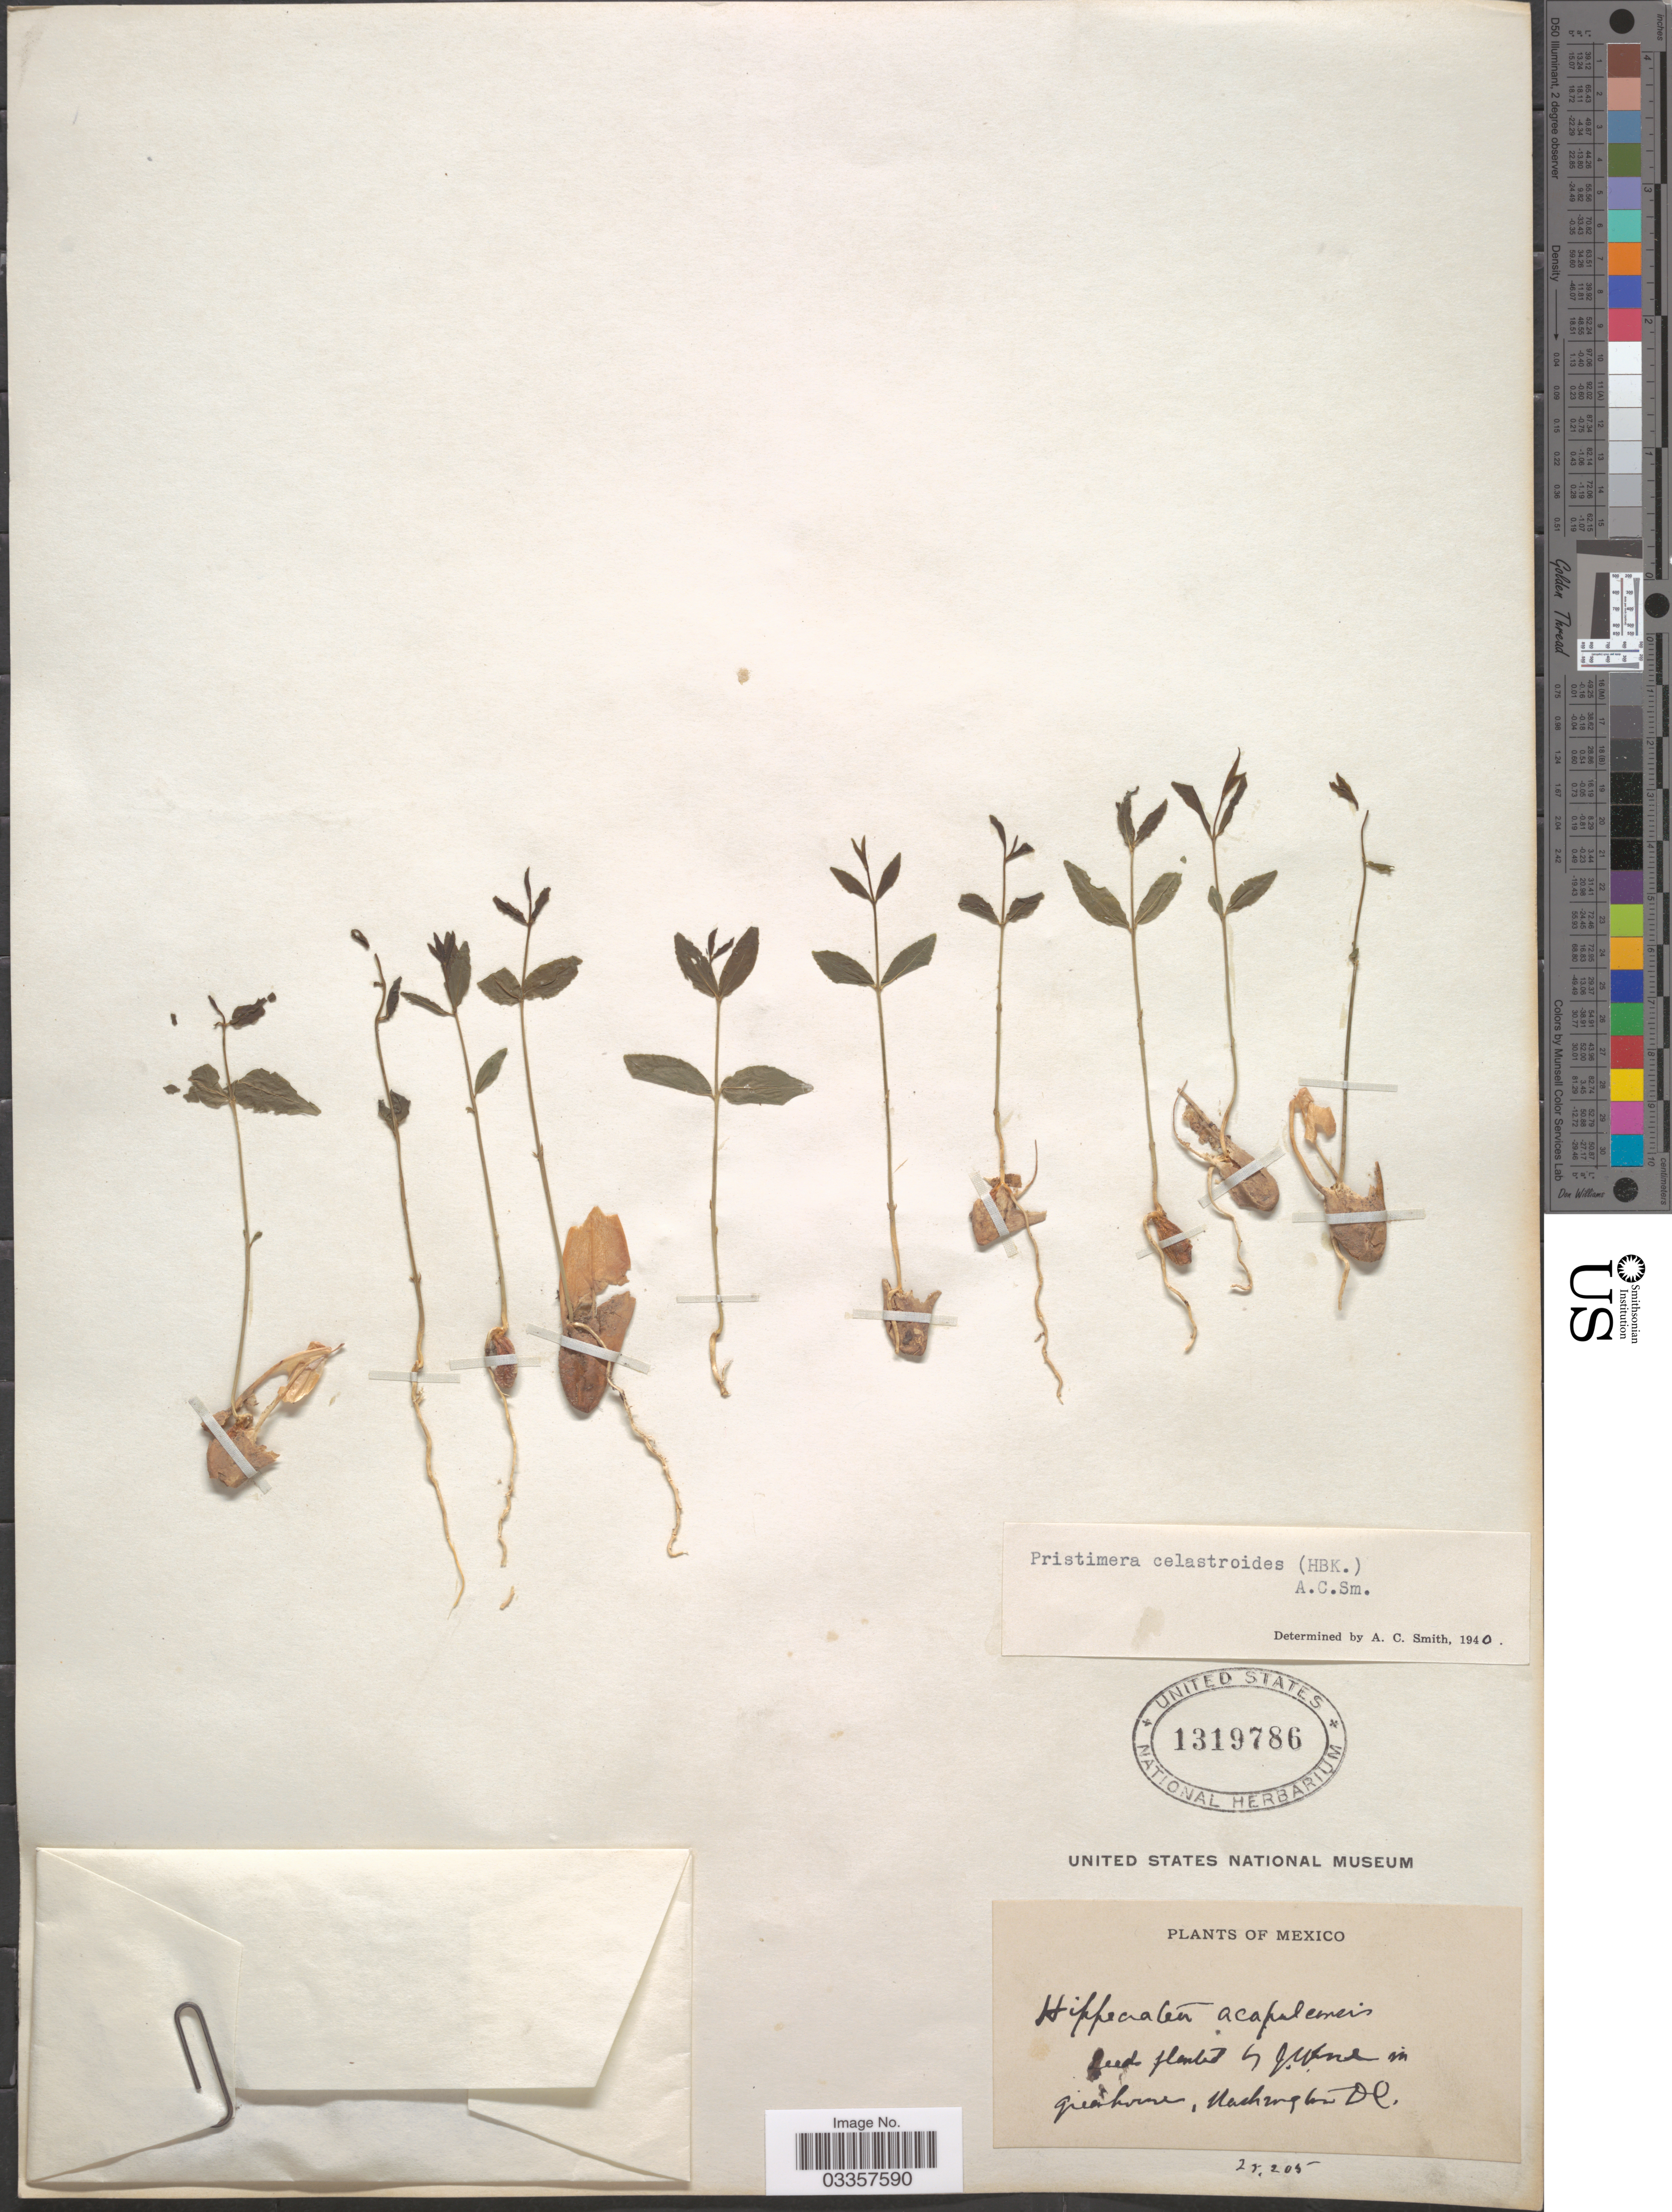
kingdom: Plantae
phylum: Tracheophyta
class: Magnoliopsida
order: Celastrales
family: Celastraceae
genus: Pristimera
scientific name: Pristimera celastroides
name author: (Kunth) A.C. Sm.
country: United States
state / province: District of Columbia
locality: Greenhouse, Washington D.C.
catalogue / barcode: US 1319786